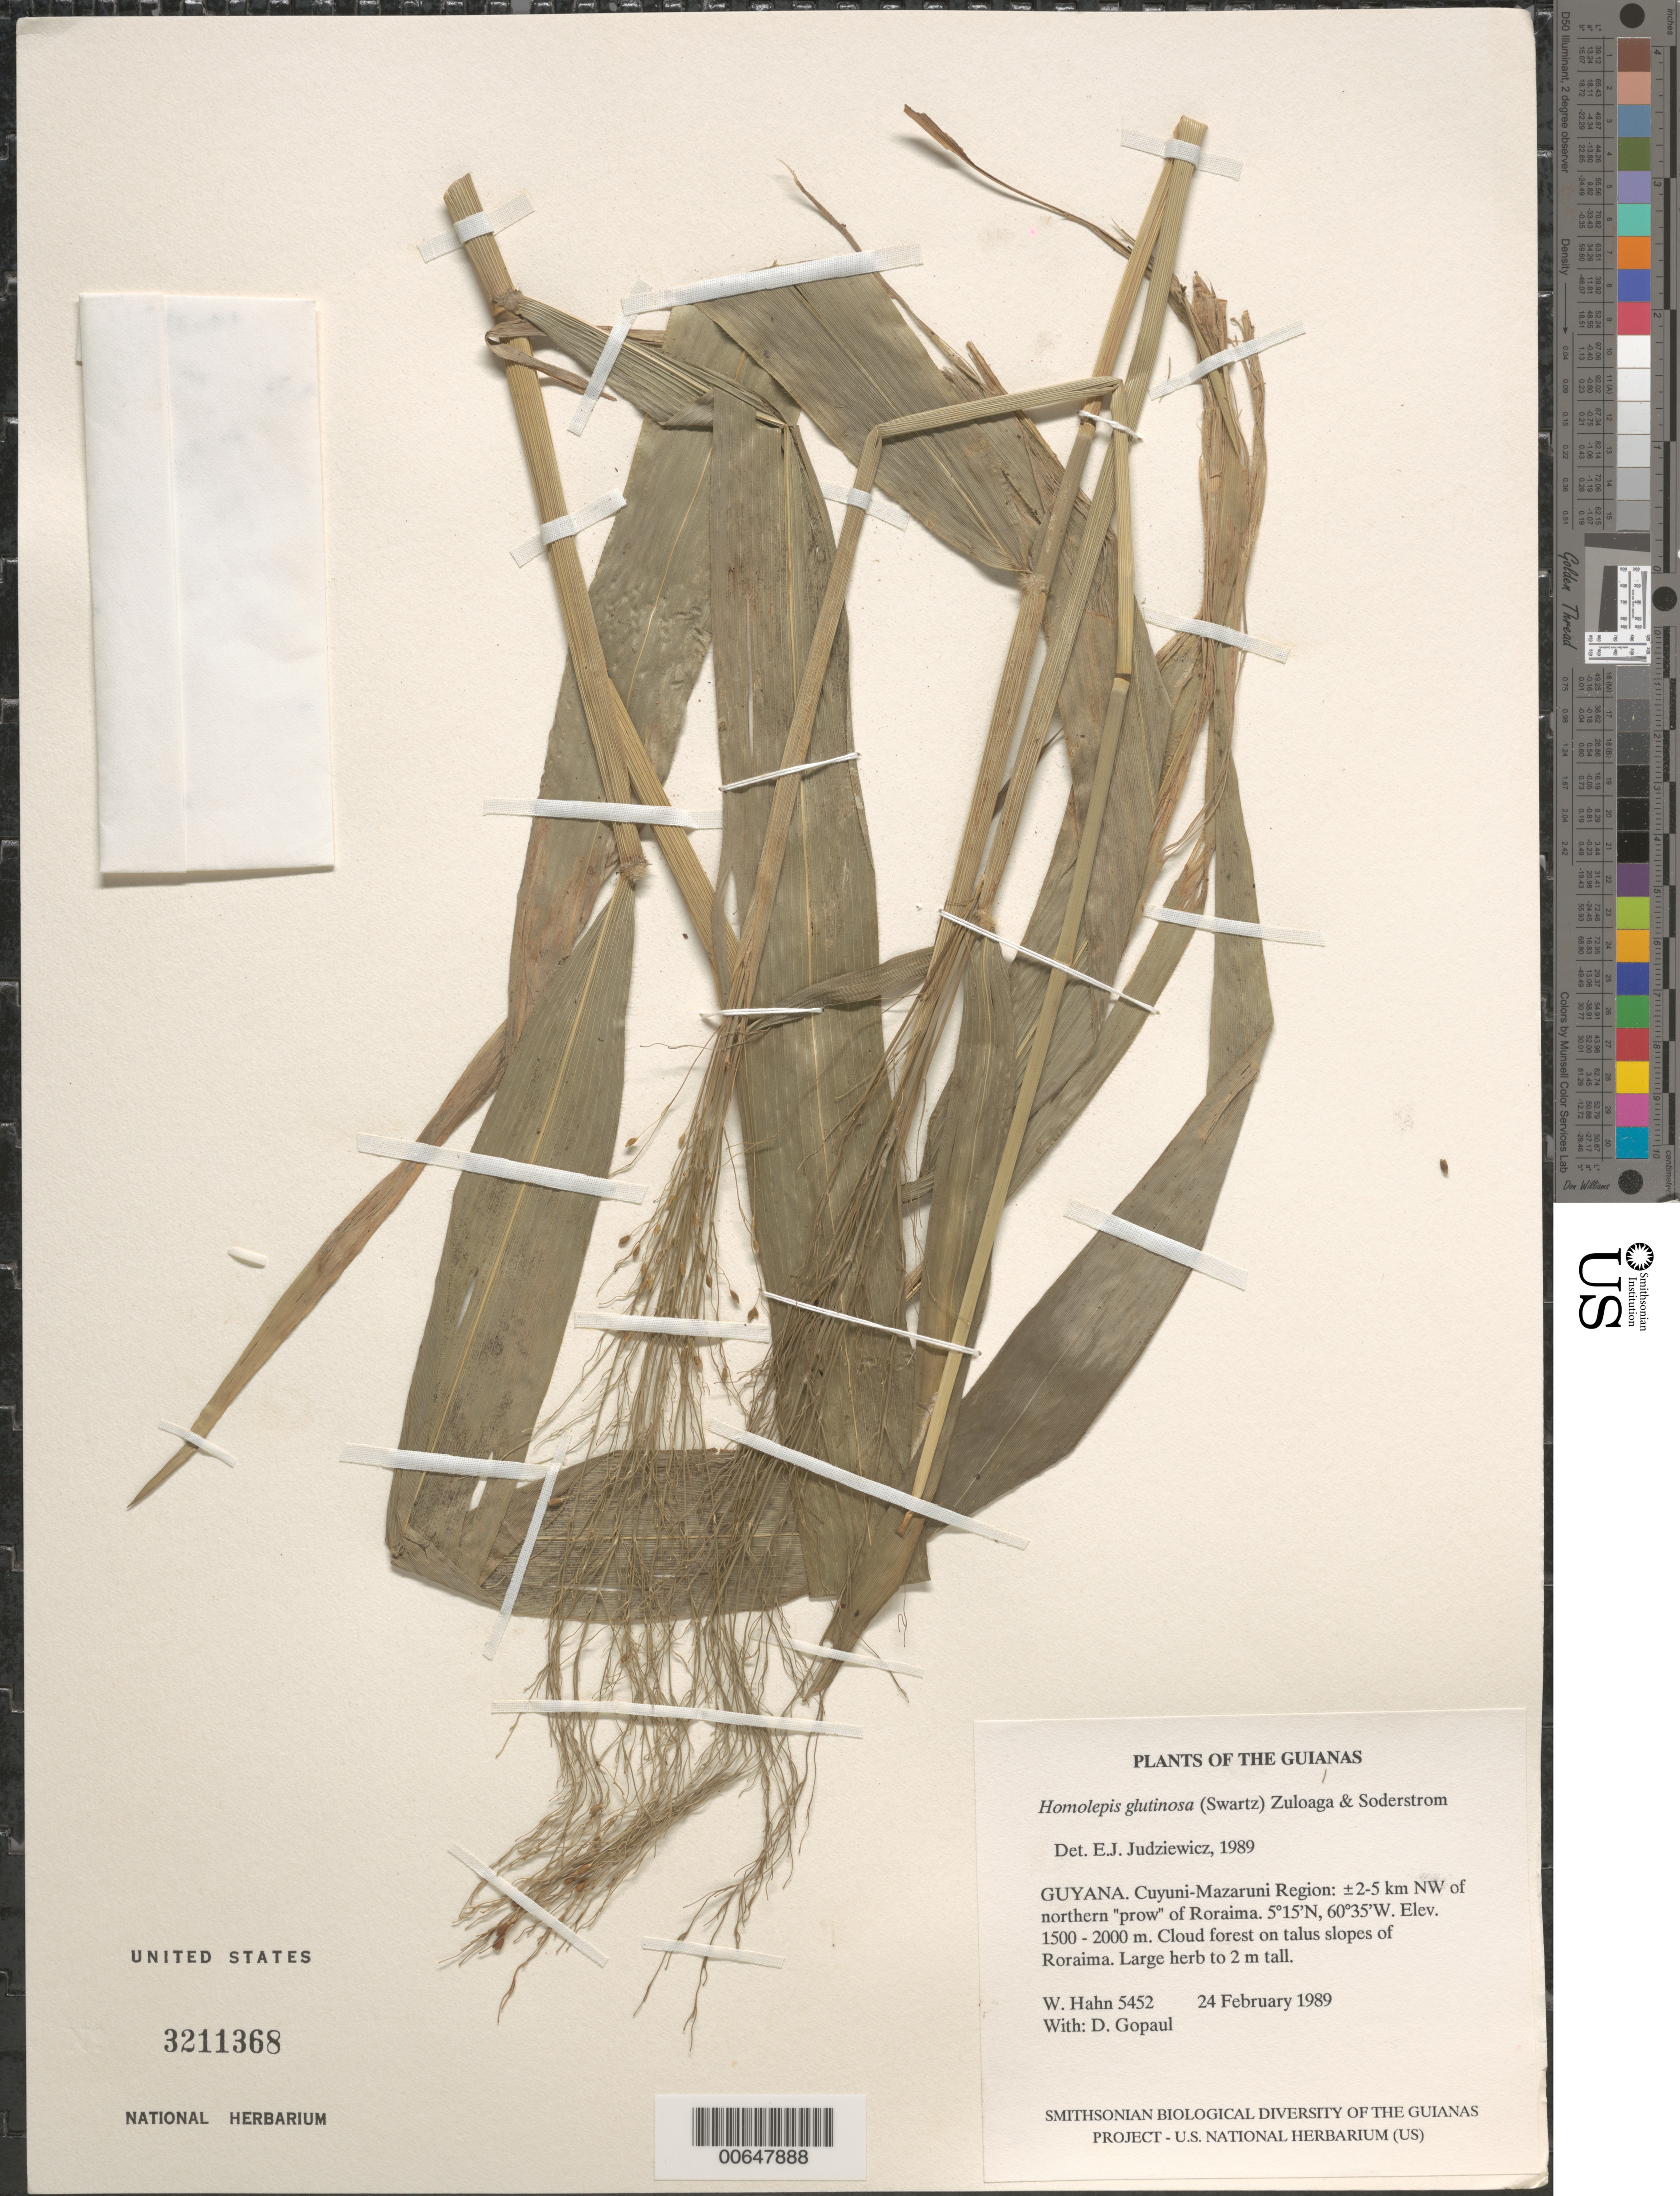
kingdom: Plantae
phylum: Tracheophyta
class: Liliopsida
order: Poales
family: Poaceae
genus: Homolepis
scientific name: Homolepis glutinosa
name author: (Sw.) Zuloaga & Soderstr.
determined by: Judziewicz, E. J.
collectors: W. Hahn & D. Gopaul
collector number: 5452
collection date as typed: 24 February 1989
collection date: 1989-02-24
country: Guyana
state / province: Cuyuni-Mazaruni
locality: ±2-5 km NW of northern "prow" of Roraima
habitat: Cloud forest on talus slopes of Roraima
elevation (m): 1500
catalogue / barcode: US 3211368